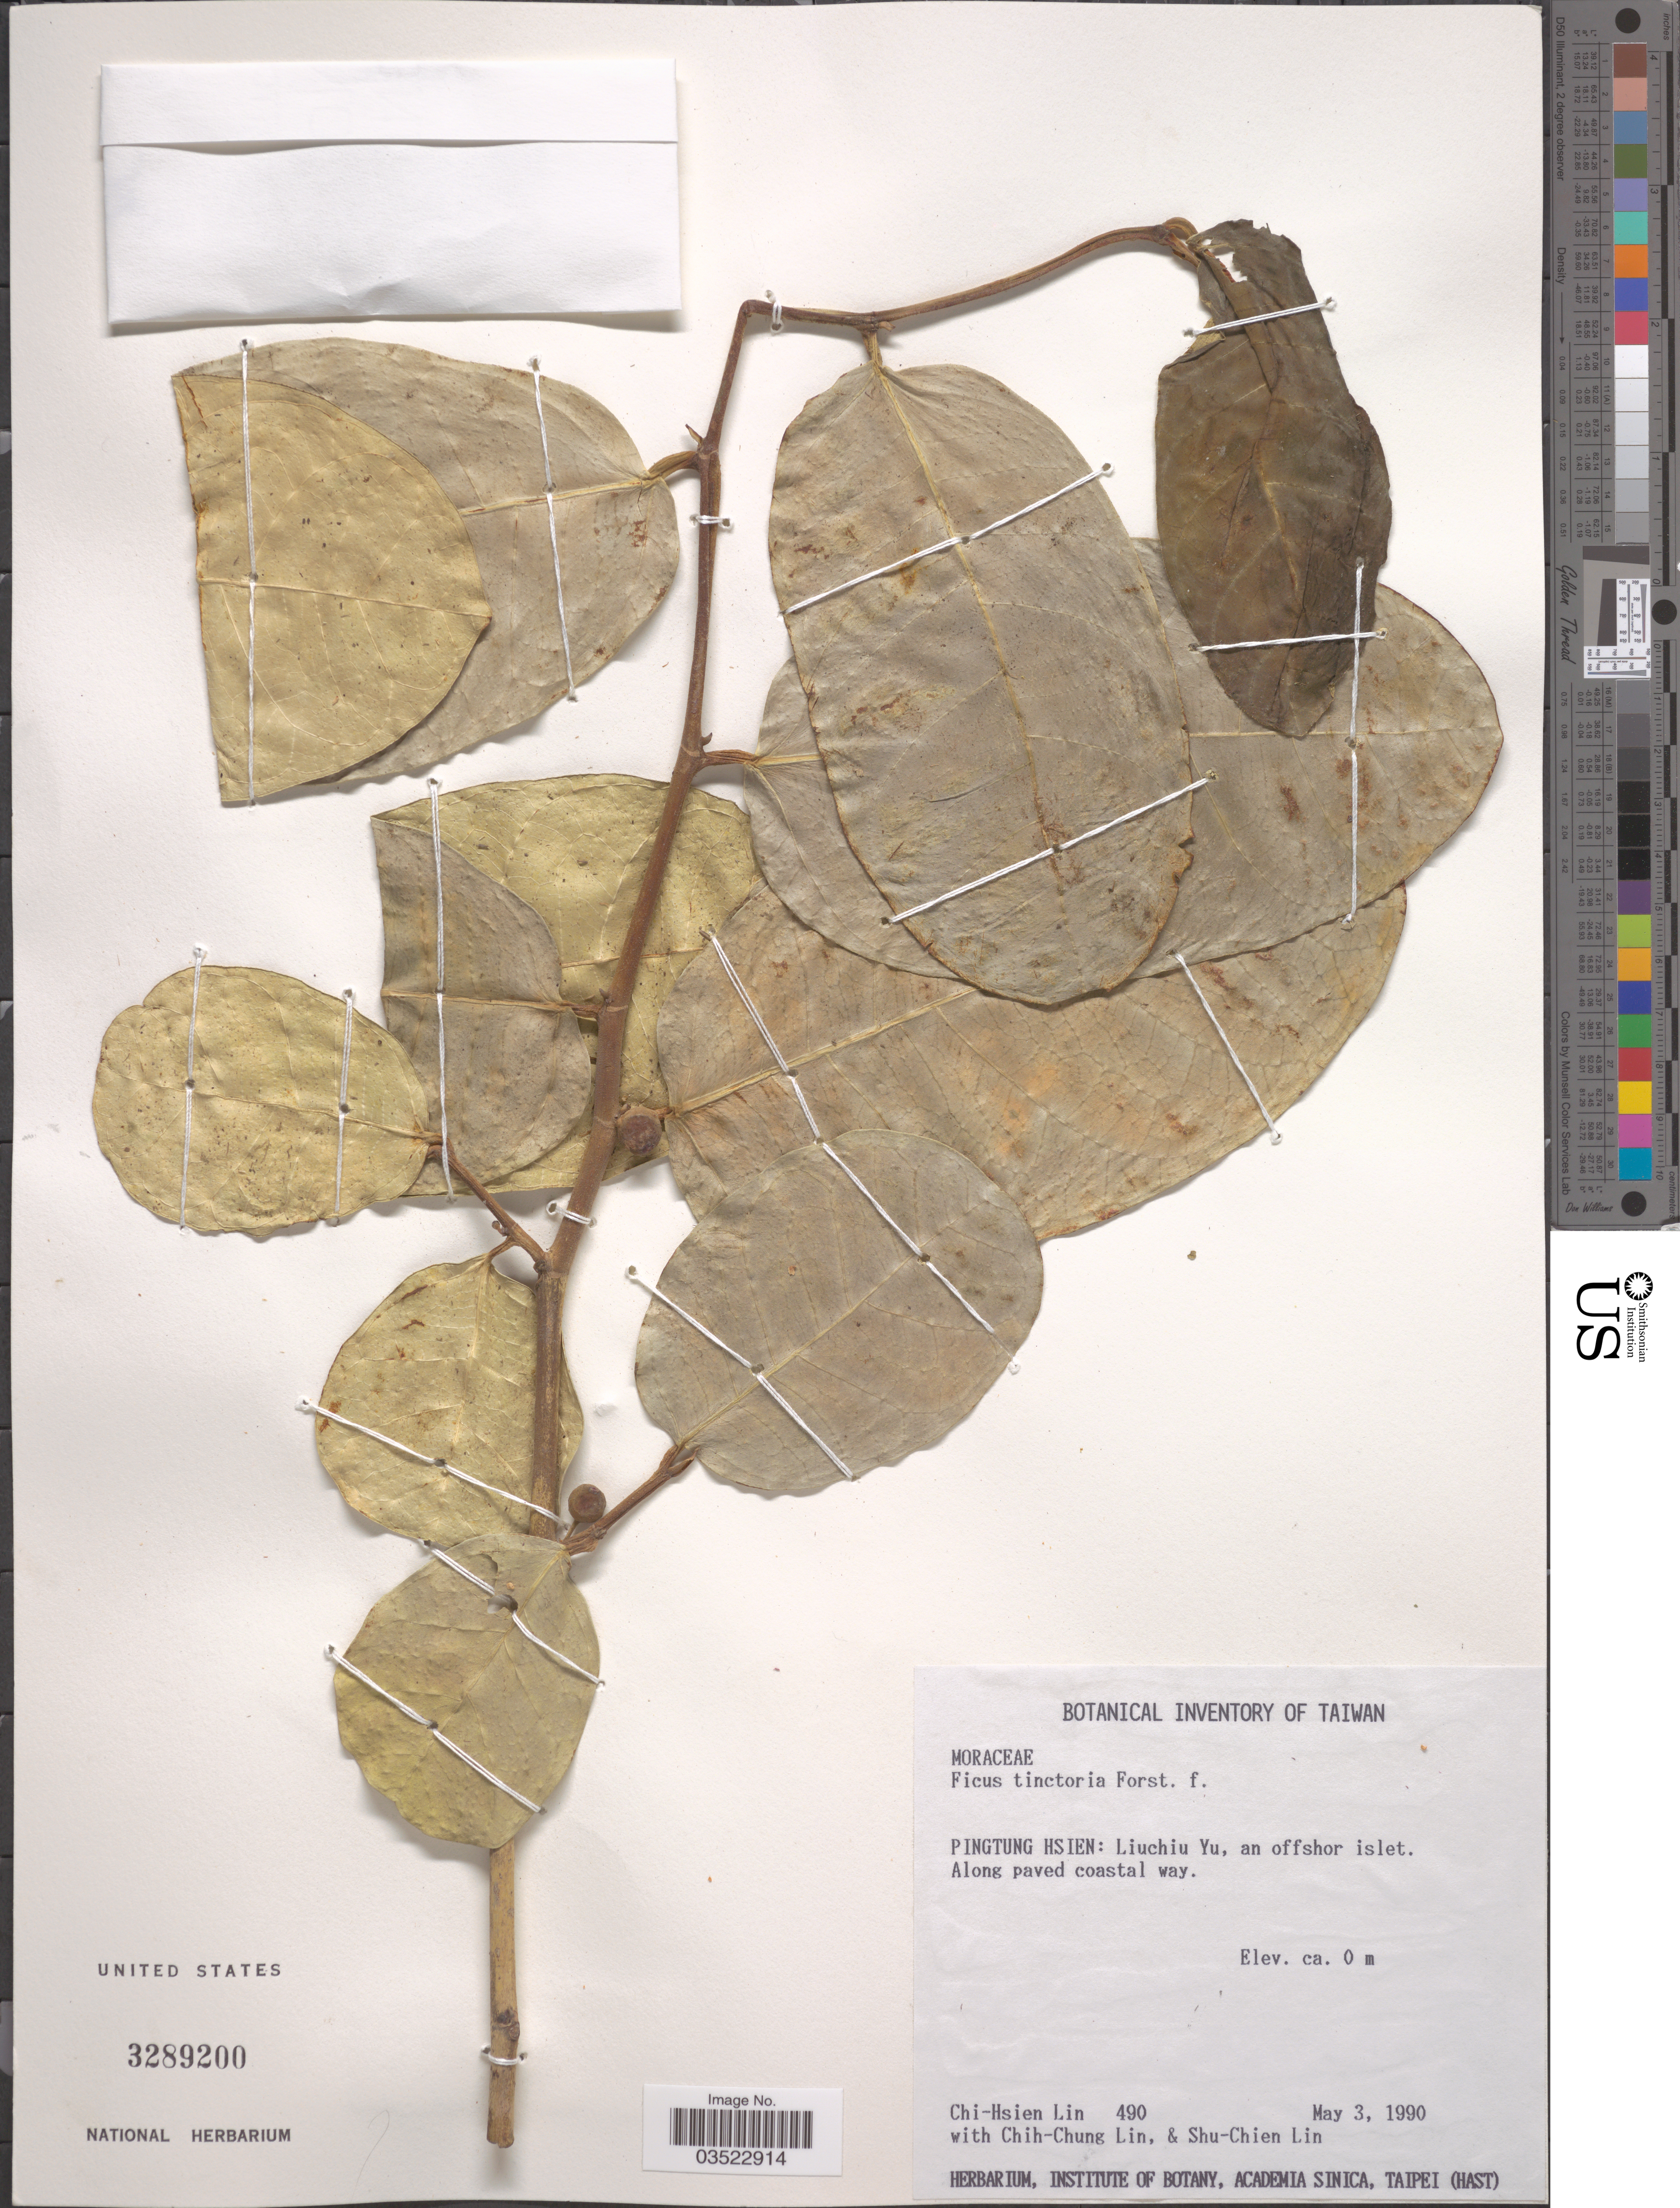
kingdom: Plantae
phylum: Tracheophyta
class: Magnoliopsida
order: Rosales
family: Moraceae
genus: Ficus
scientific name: Ficus tinctoria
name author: G. Forst.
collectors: C. Lin, C. Lin & S. Lin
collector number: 490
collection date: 1990-05-03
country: Taiwan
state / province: Pingtung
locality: Pingtung Hsien: Liuchiu Yu, an offshor islet. Along paved coastal way.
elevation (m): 0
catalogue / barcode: US 3289200